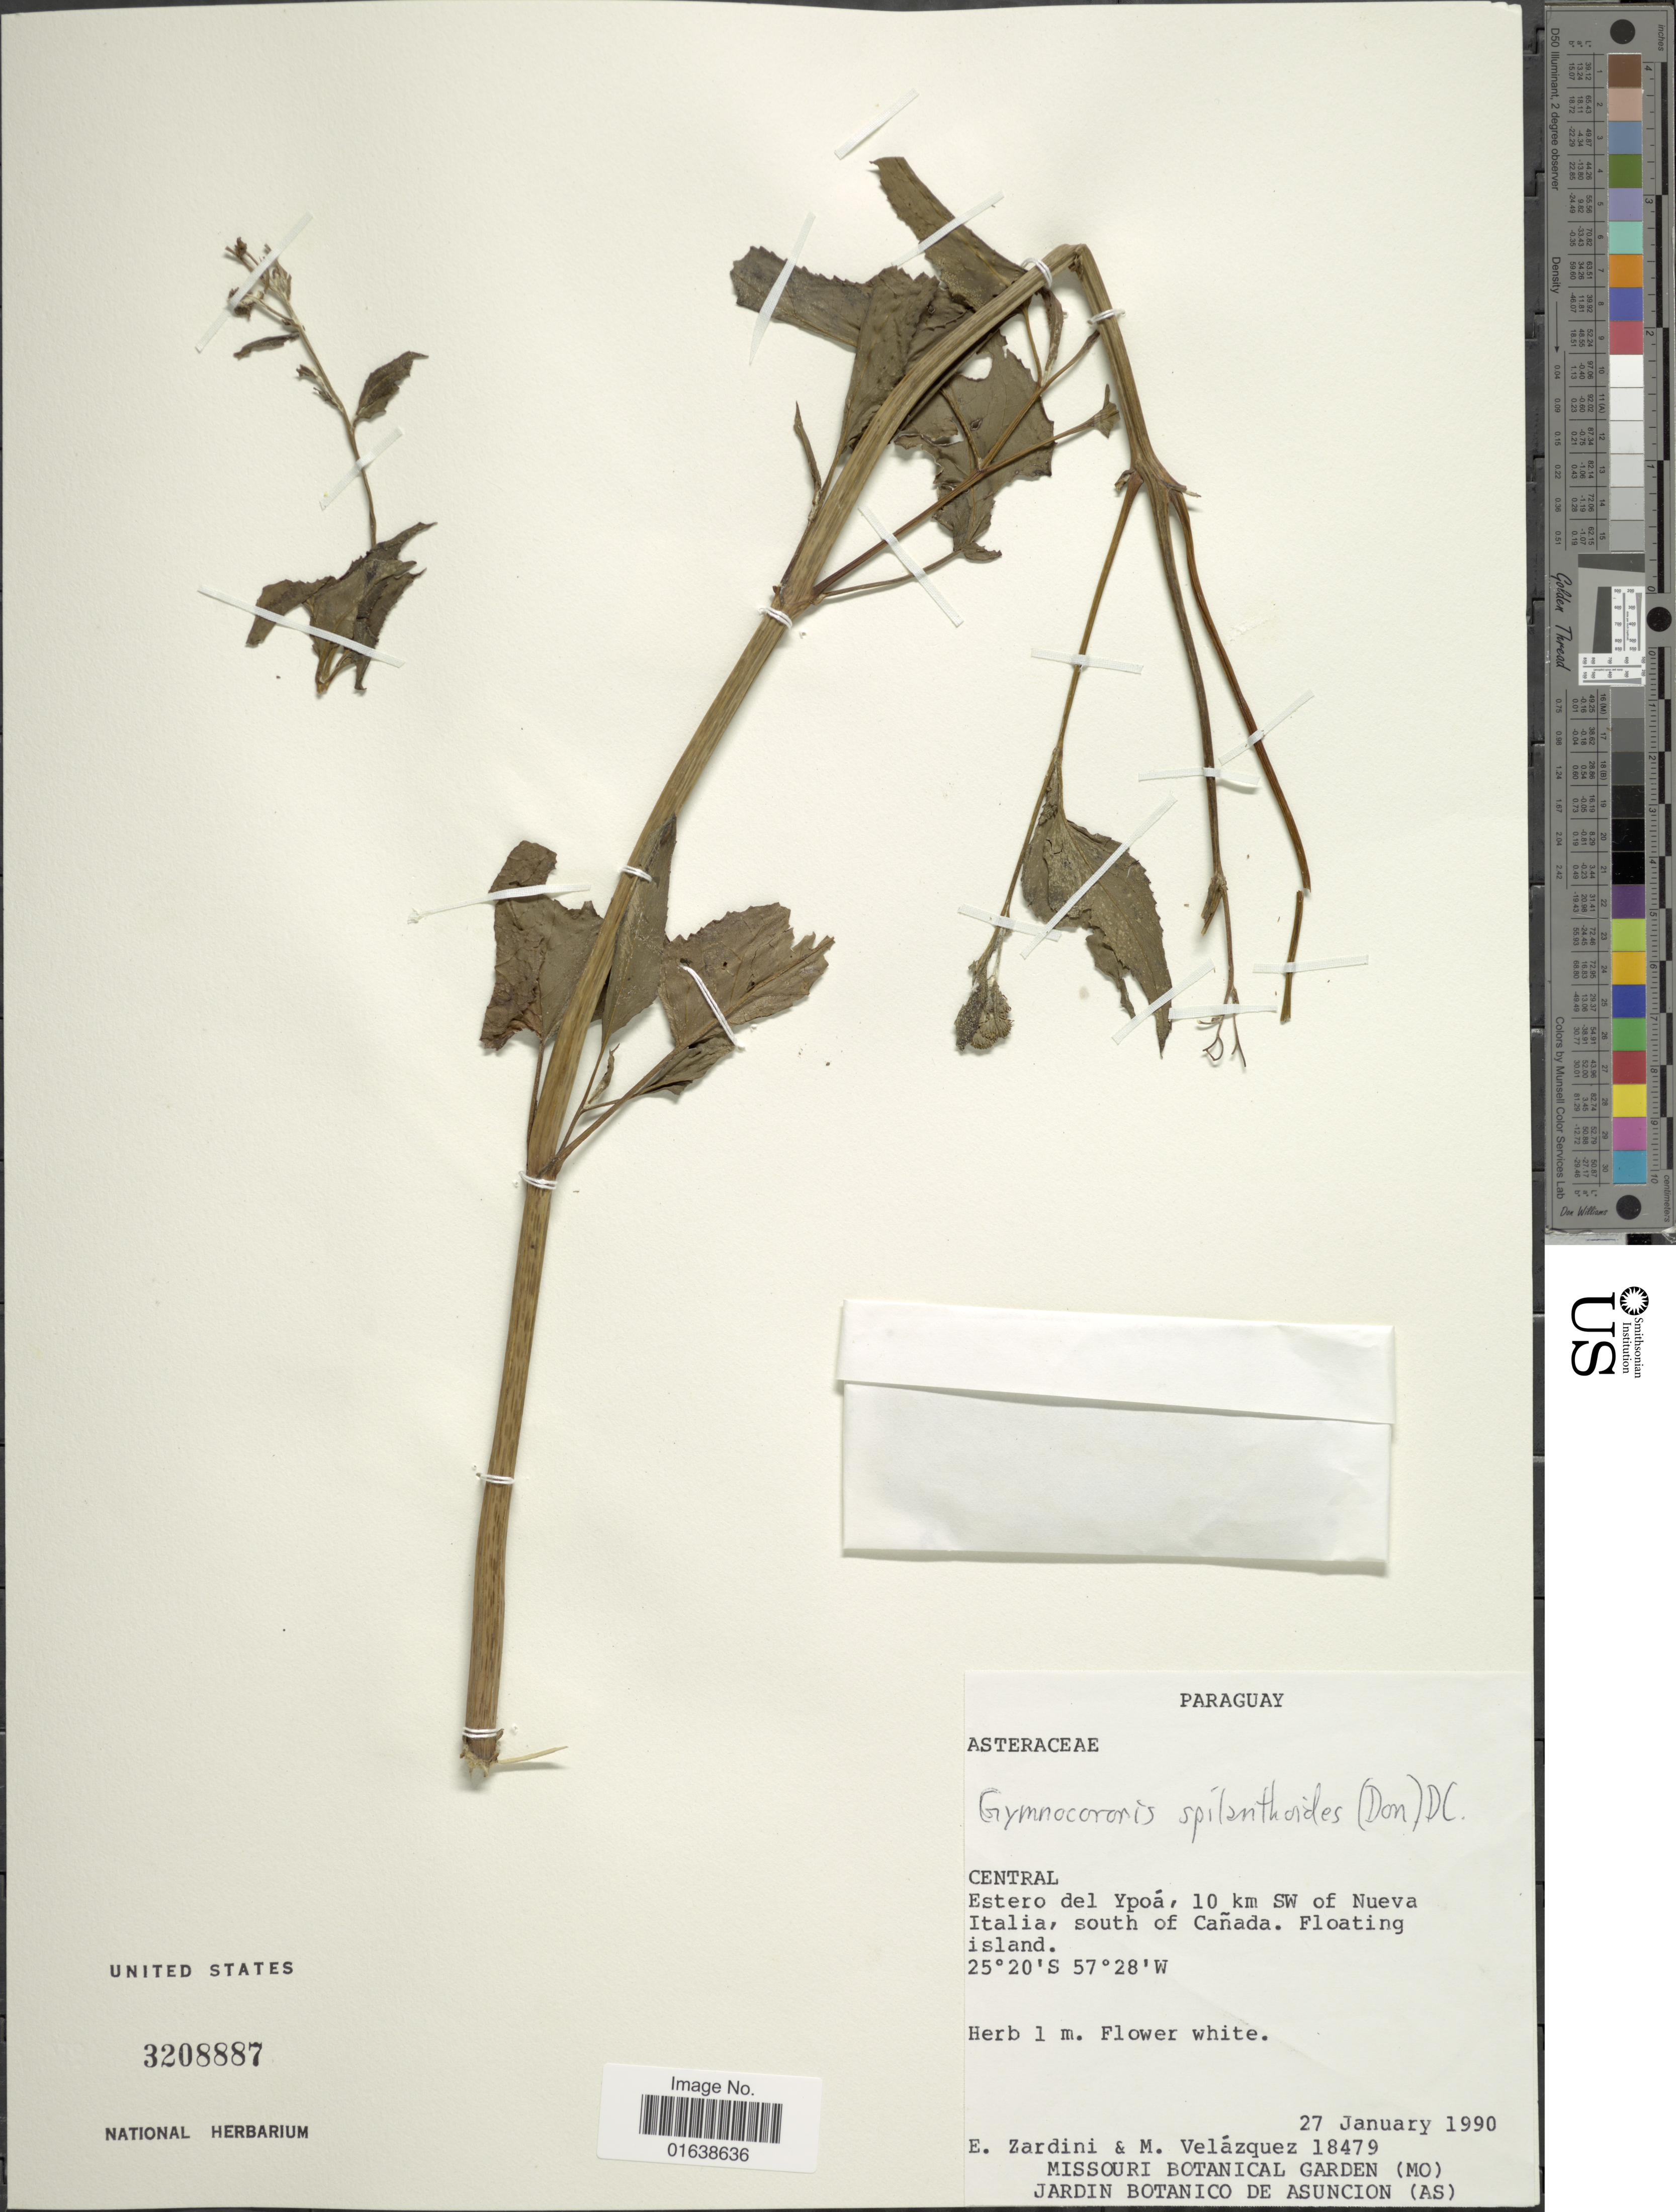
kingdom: Plantae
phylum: Tracheophyta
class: Magnoliopsida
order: Asterales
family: Asteraceae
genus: Gymnocoronis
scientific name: Gymnocoronis spilanthoides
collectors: E. M. Zardini & M. Velazquez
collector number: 18479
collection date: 1990-01-27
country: Paraguay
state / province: Central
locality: Paraguay. Central. Estero del Ypoa, 10 km SW of Nueva Italia, south of Canada. Floating island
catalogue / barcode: US 3208887